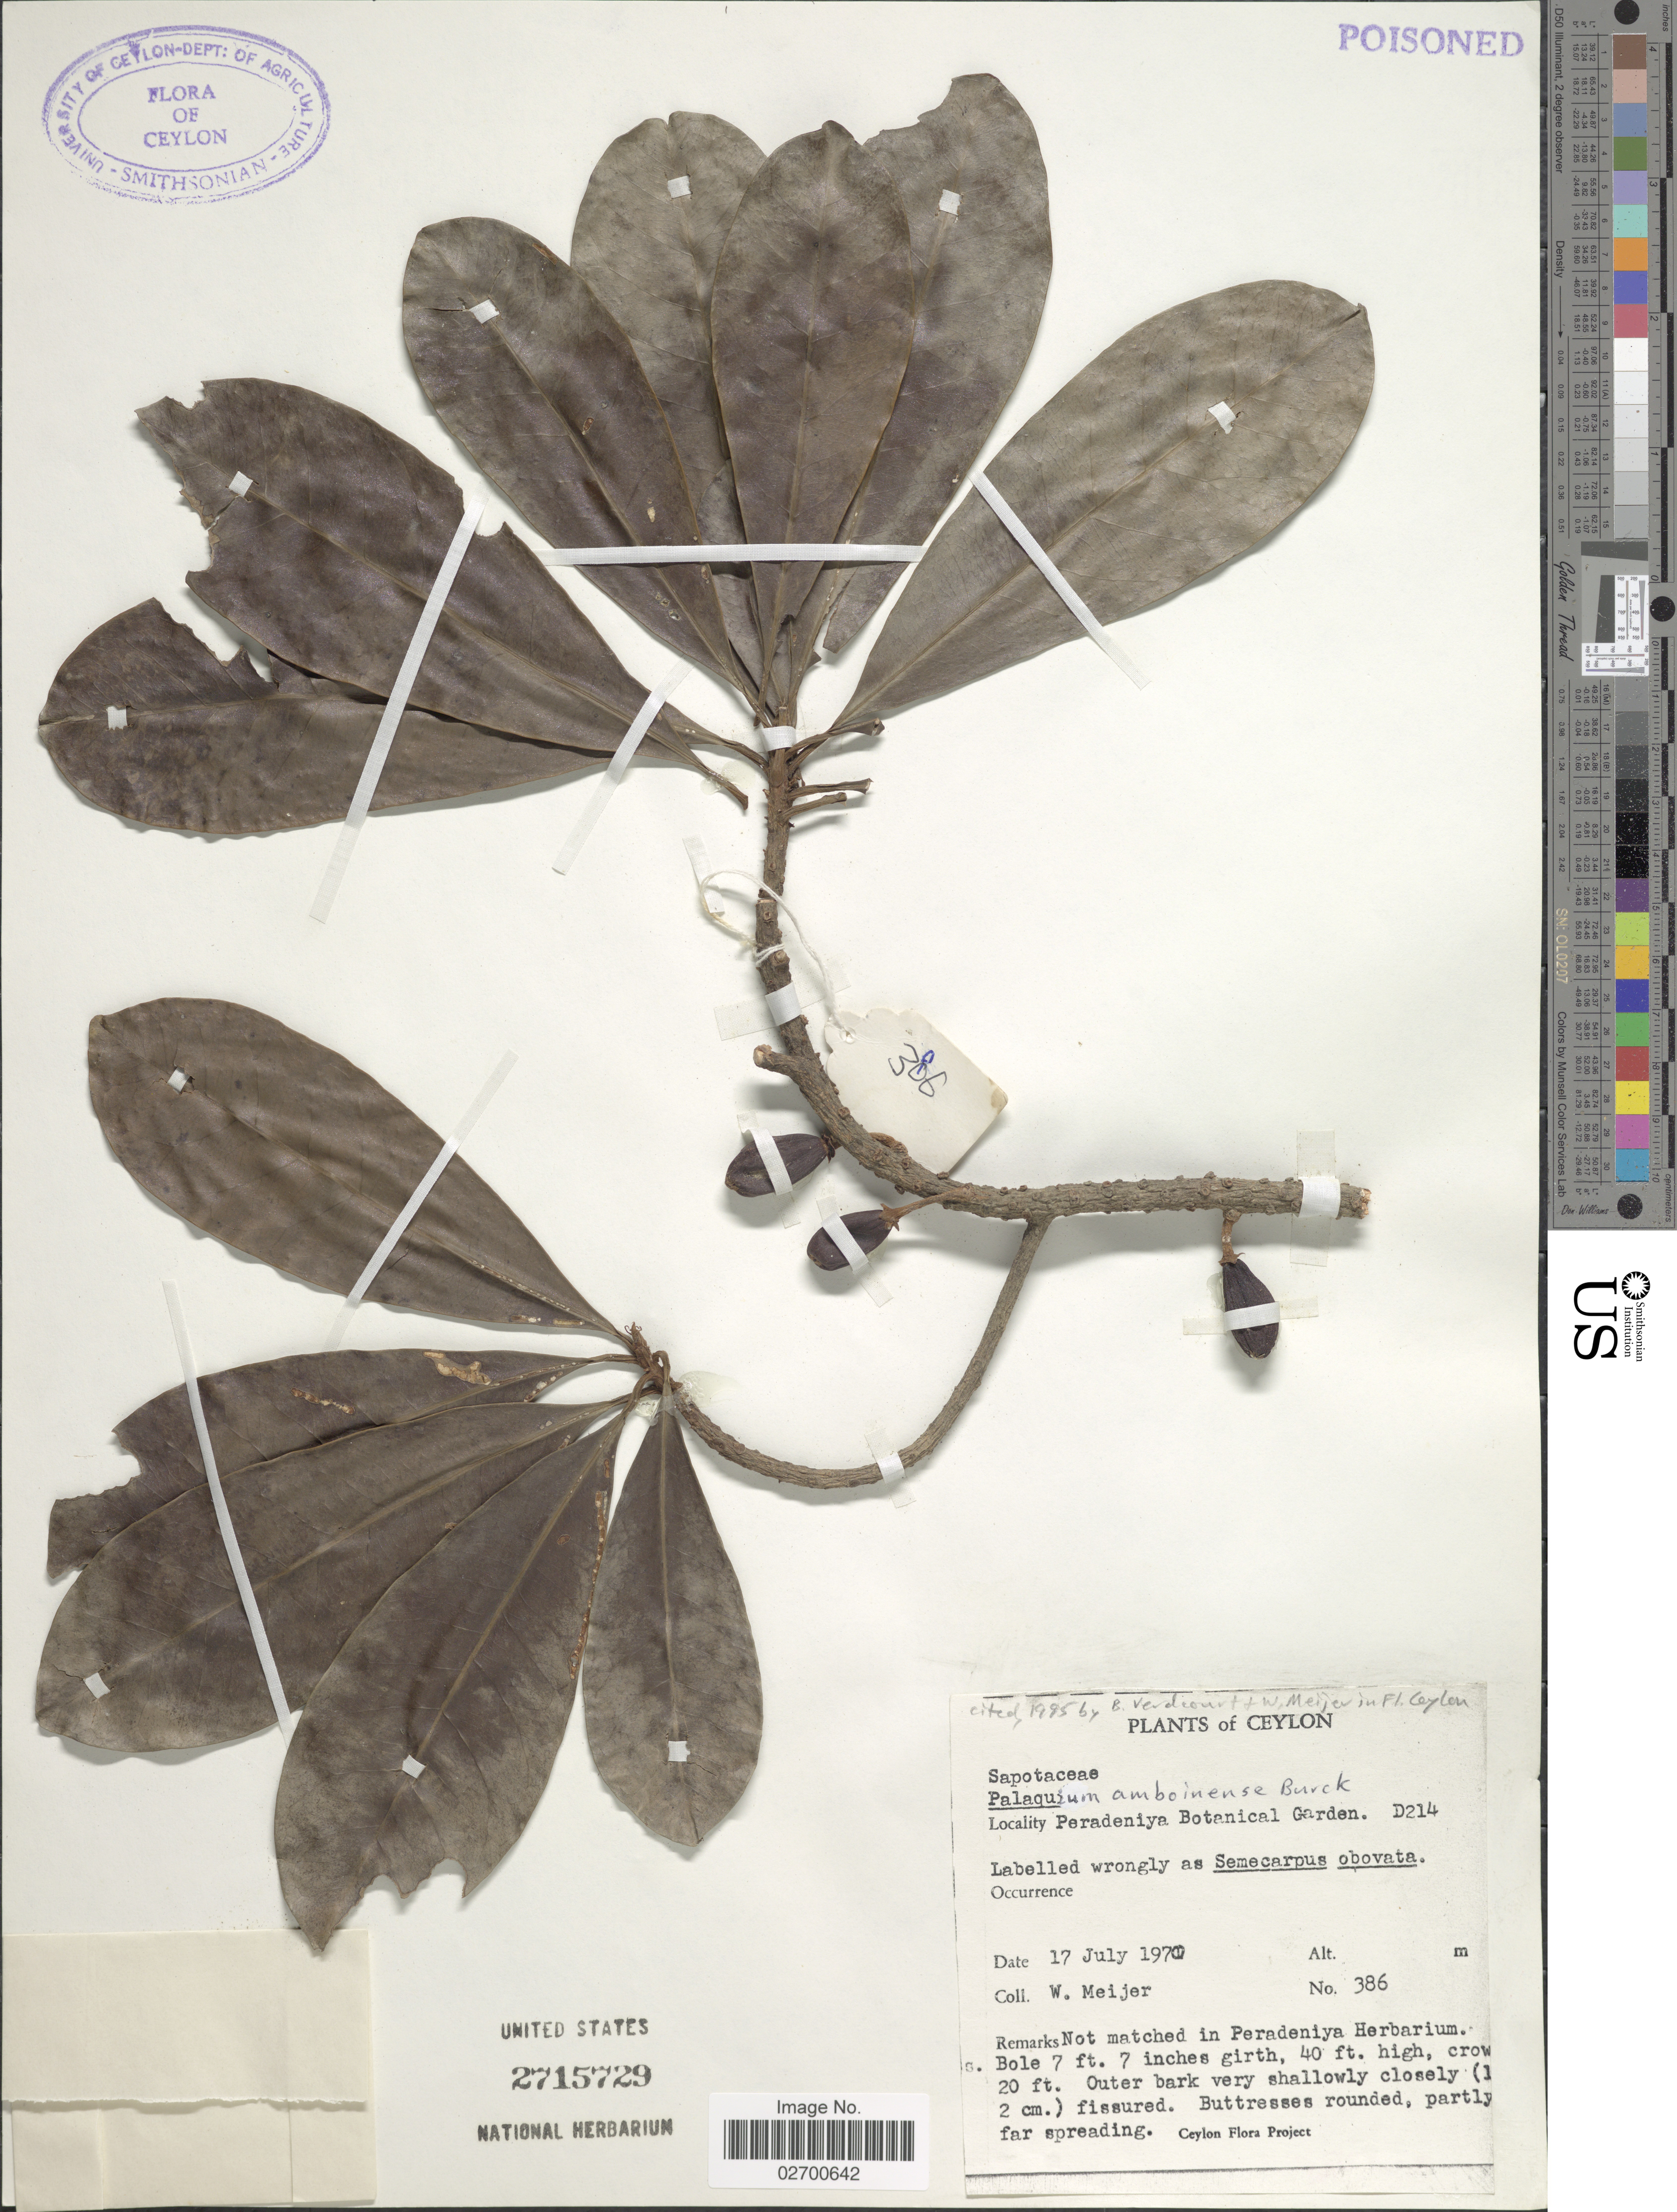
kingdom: Plantae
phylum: Tracheophyta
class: Magnoliopsida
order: Ericales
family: Sapotaceae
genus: Palaquium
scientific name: Palaquium amboinense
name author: Burck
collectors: W. Meijer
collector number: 386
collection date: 1970-07-17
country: Sri Lanka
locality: Ceylon, Peradeniya Botanical Garden. D214.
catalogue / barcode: US 2715729